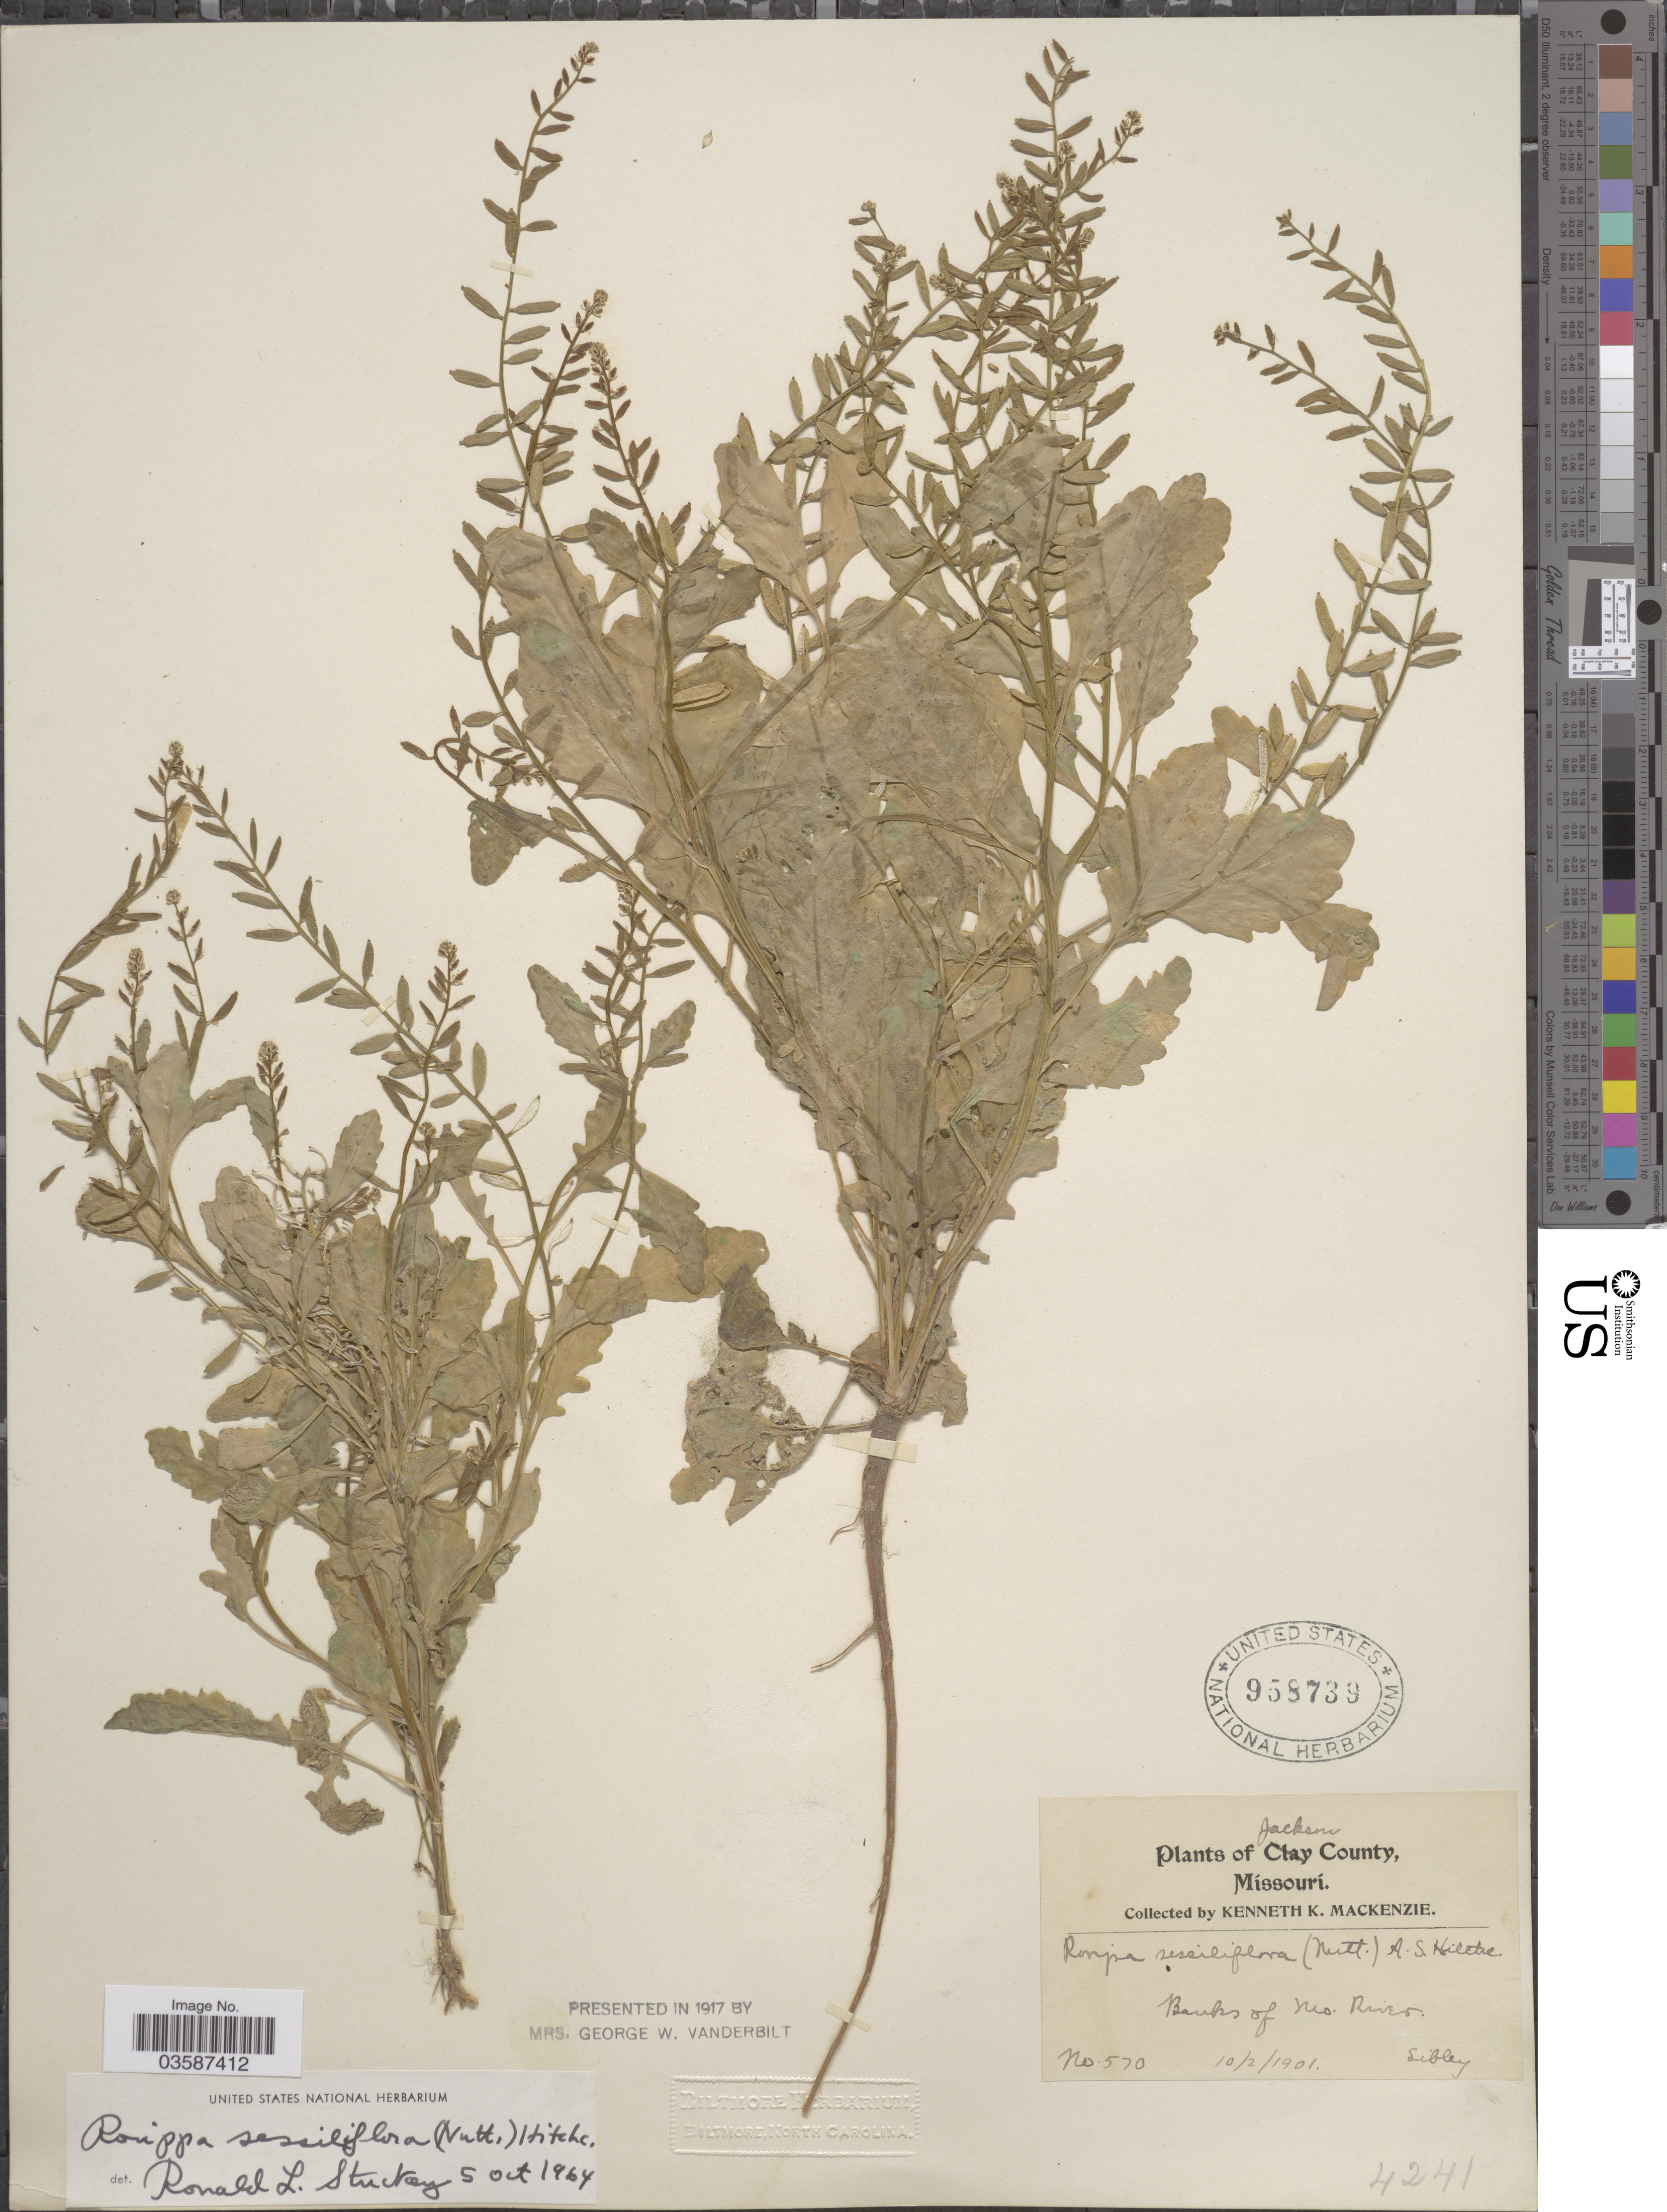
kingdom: Plantae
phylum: Tracheophyta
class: Magnoliopsida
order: Brassicales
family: Brassicaceae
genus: Rorippa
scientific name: Rorippa sessiliflora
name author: (Nutt.) Hitchc.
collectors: K. K. Mackenzie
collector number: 570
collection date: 1901-10-02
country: United States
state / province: Missouri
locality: Jackson County. Banks of Mo. River. Sibley.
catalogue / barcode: US 958739